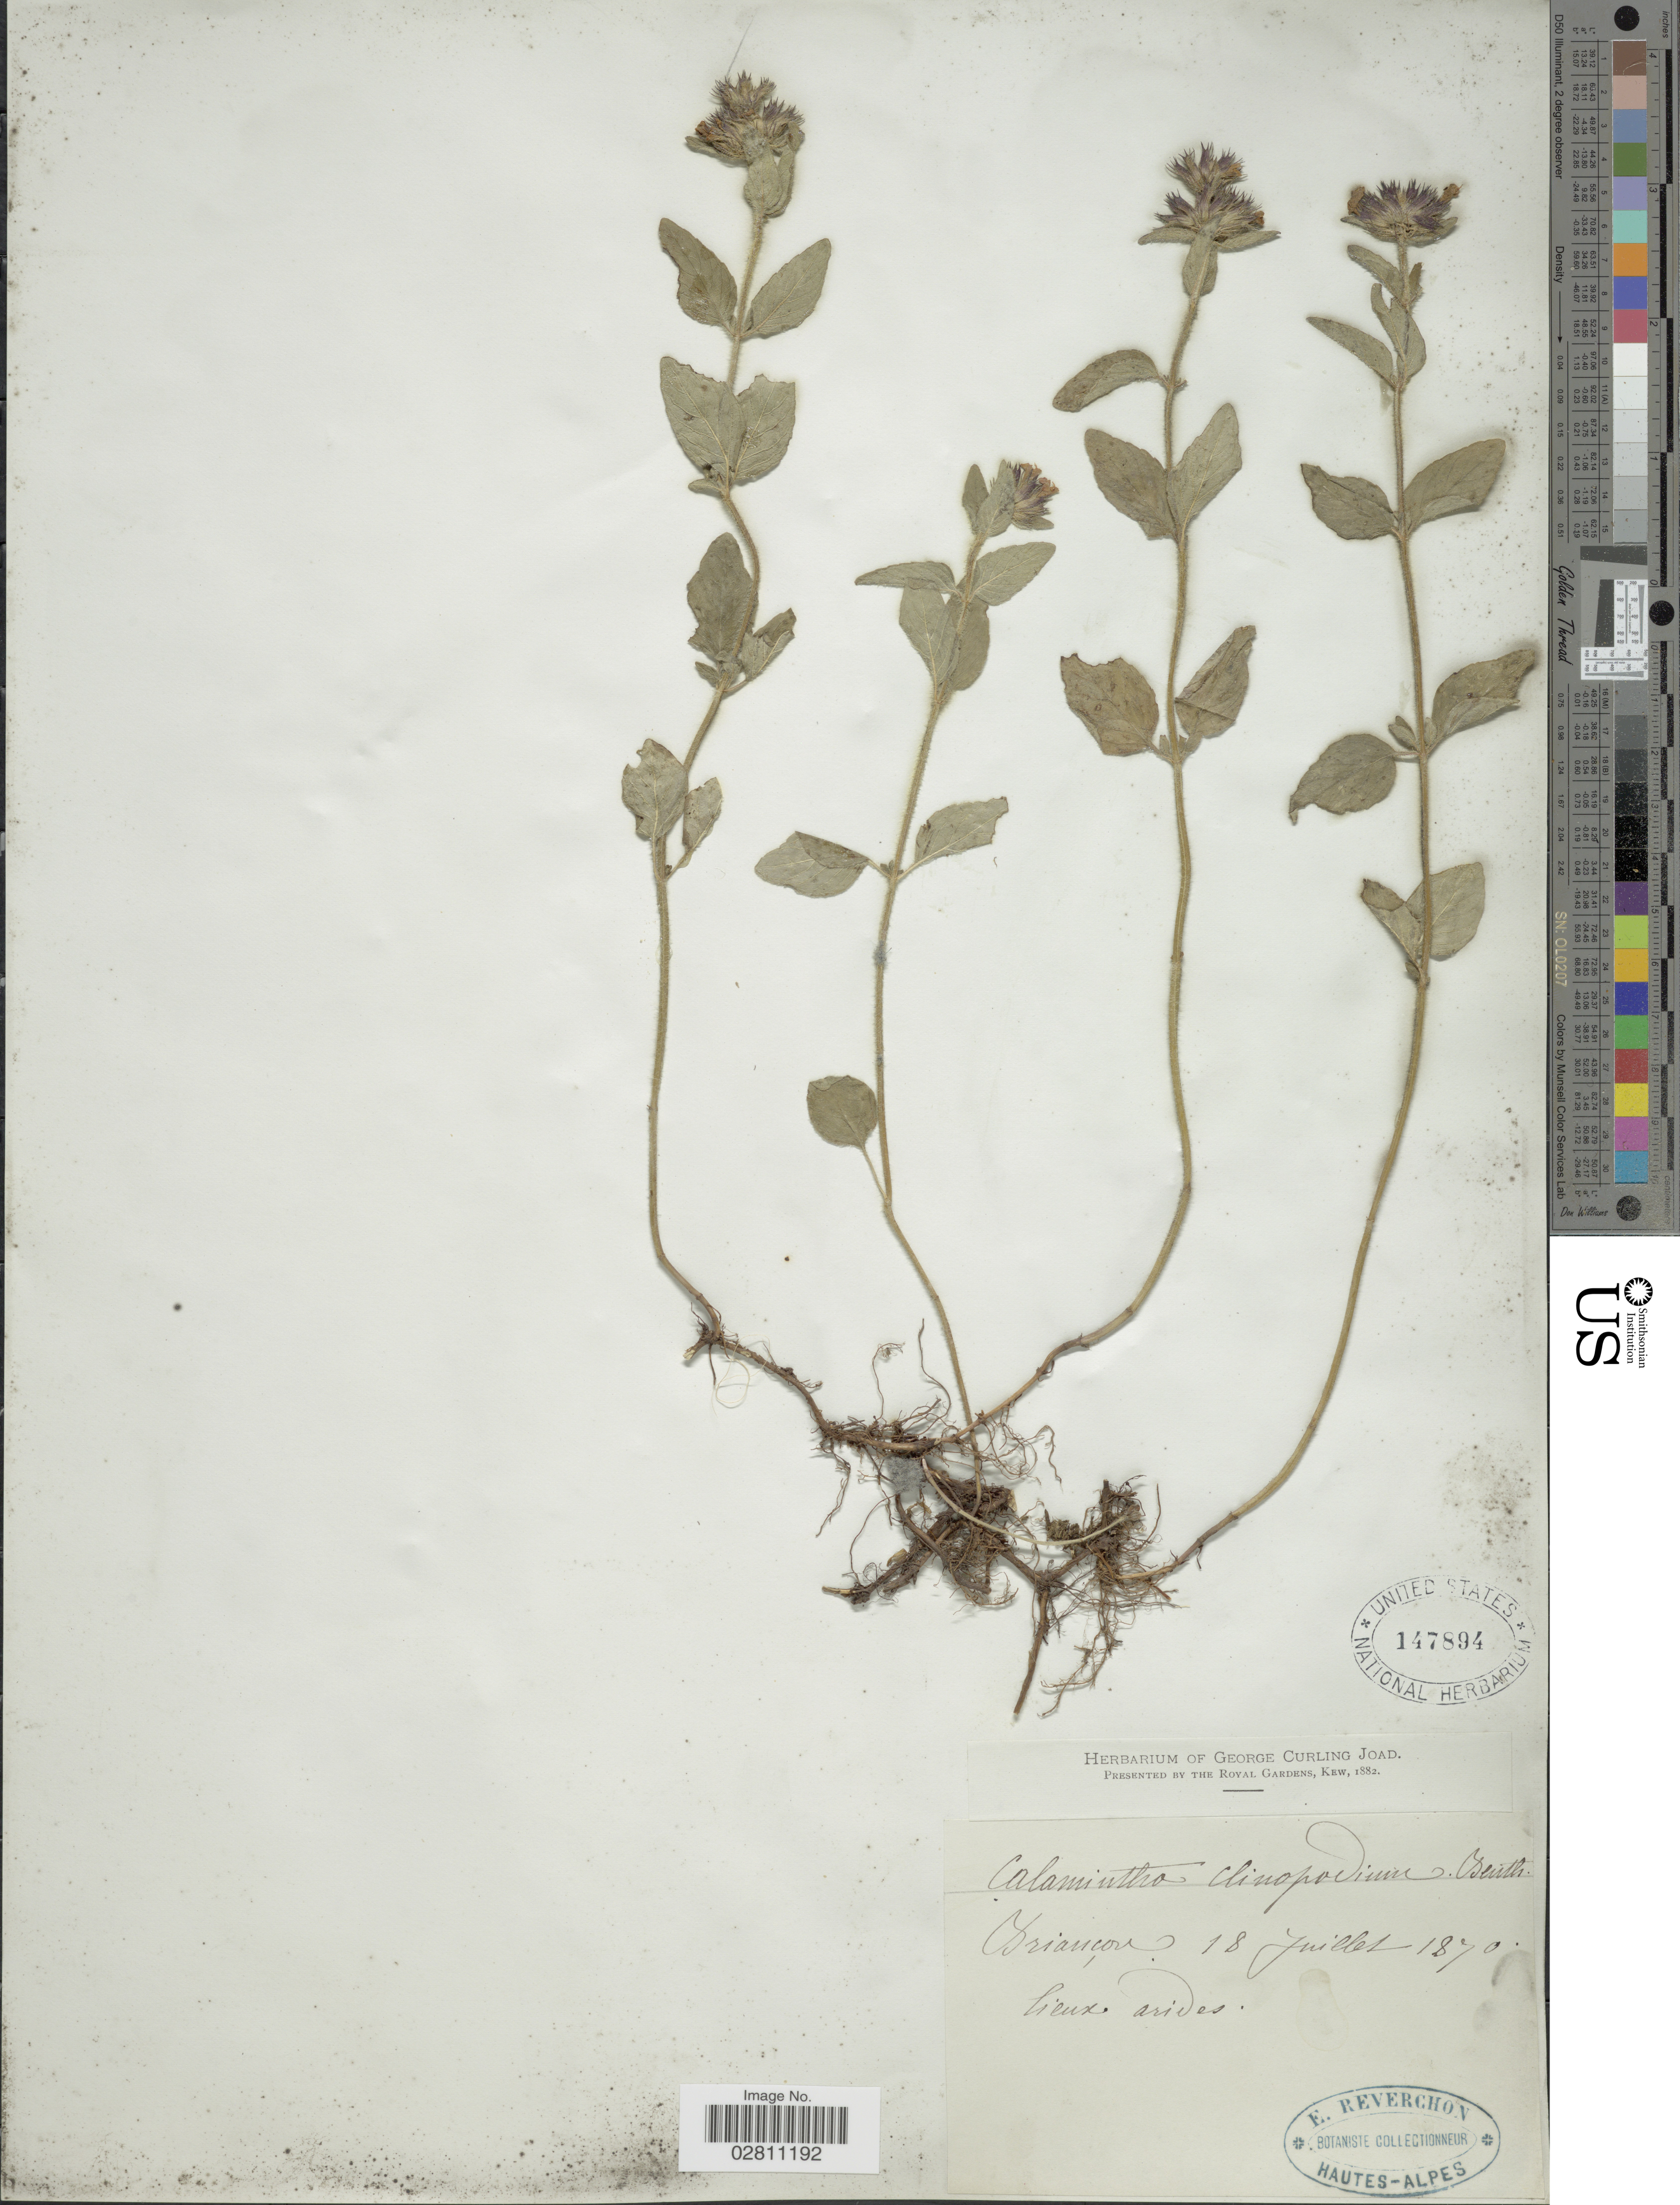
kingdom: Plantae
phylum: Tracheophyta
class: Magnoliopsida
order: Lamiales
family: Lamiaceae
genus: Clinopodium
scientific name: Clinopodium vulgare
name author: L.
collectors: E. Reverchon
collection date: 1870-07-18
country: France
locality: Briancon.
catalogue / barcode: US 147894